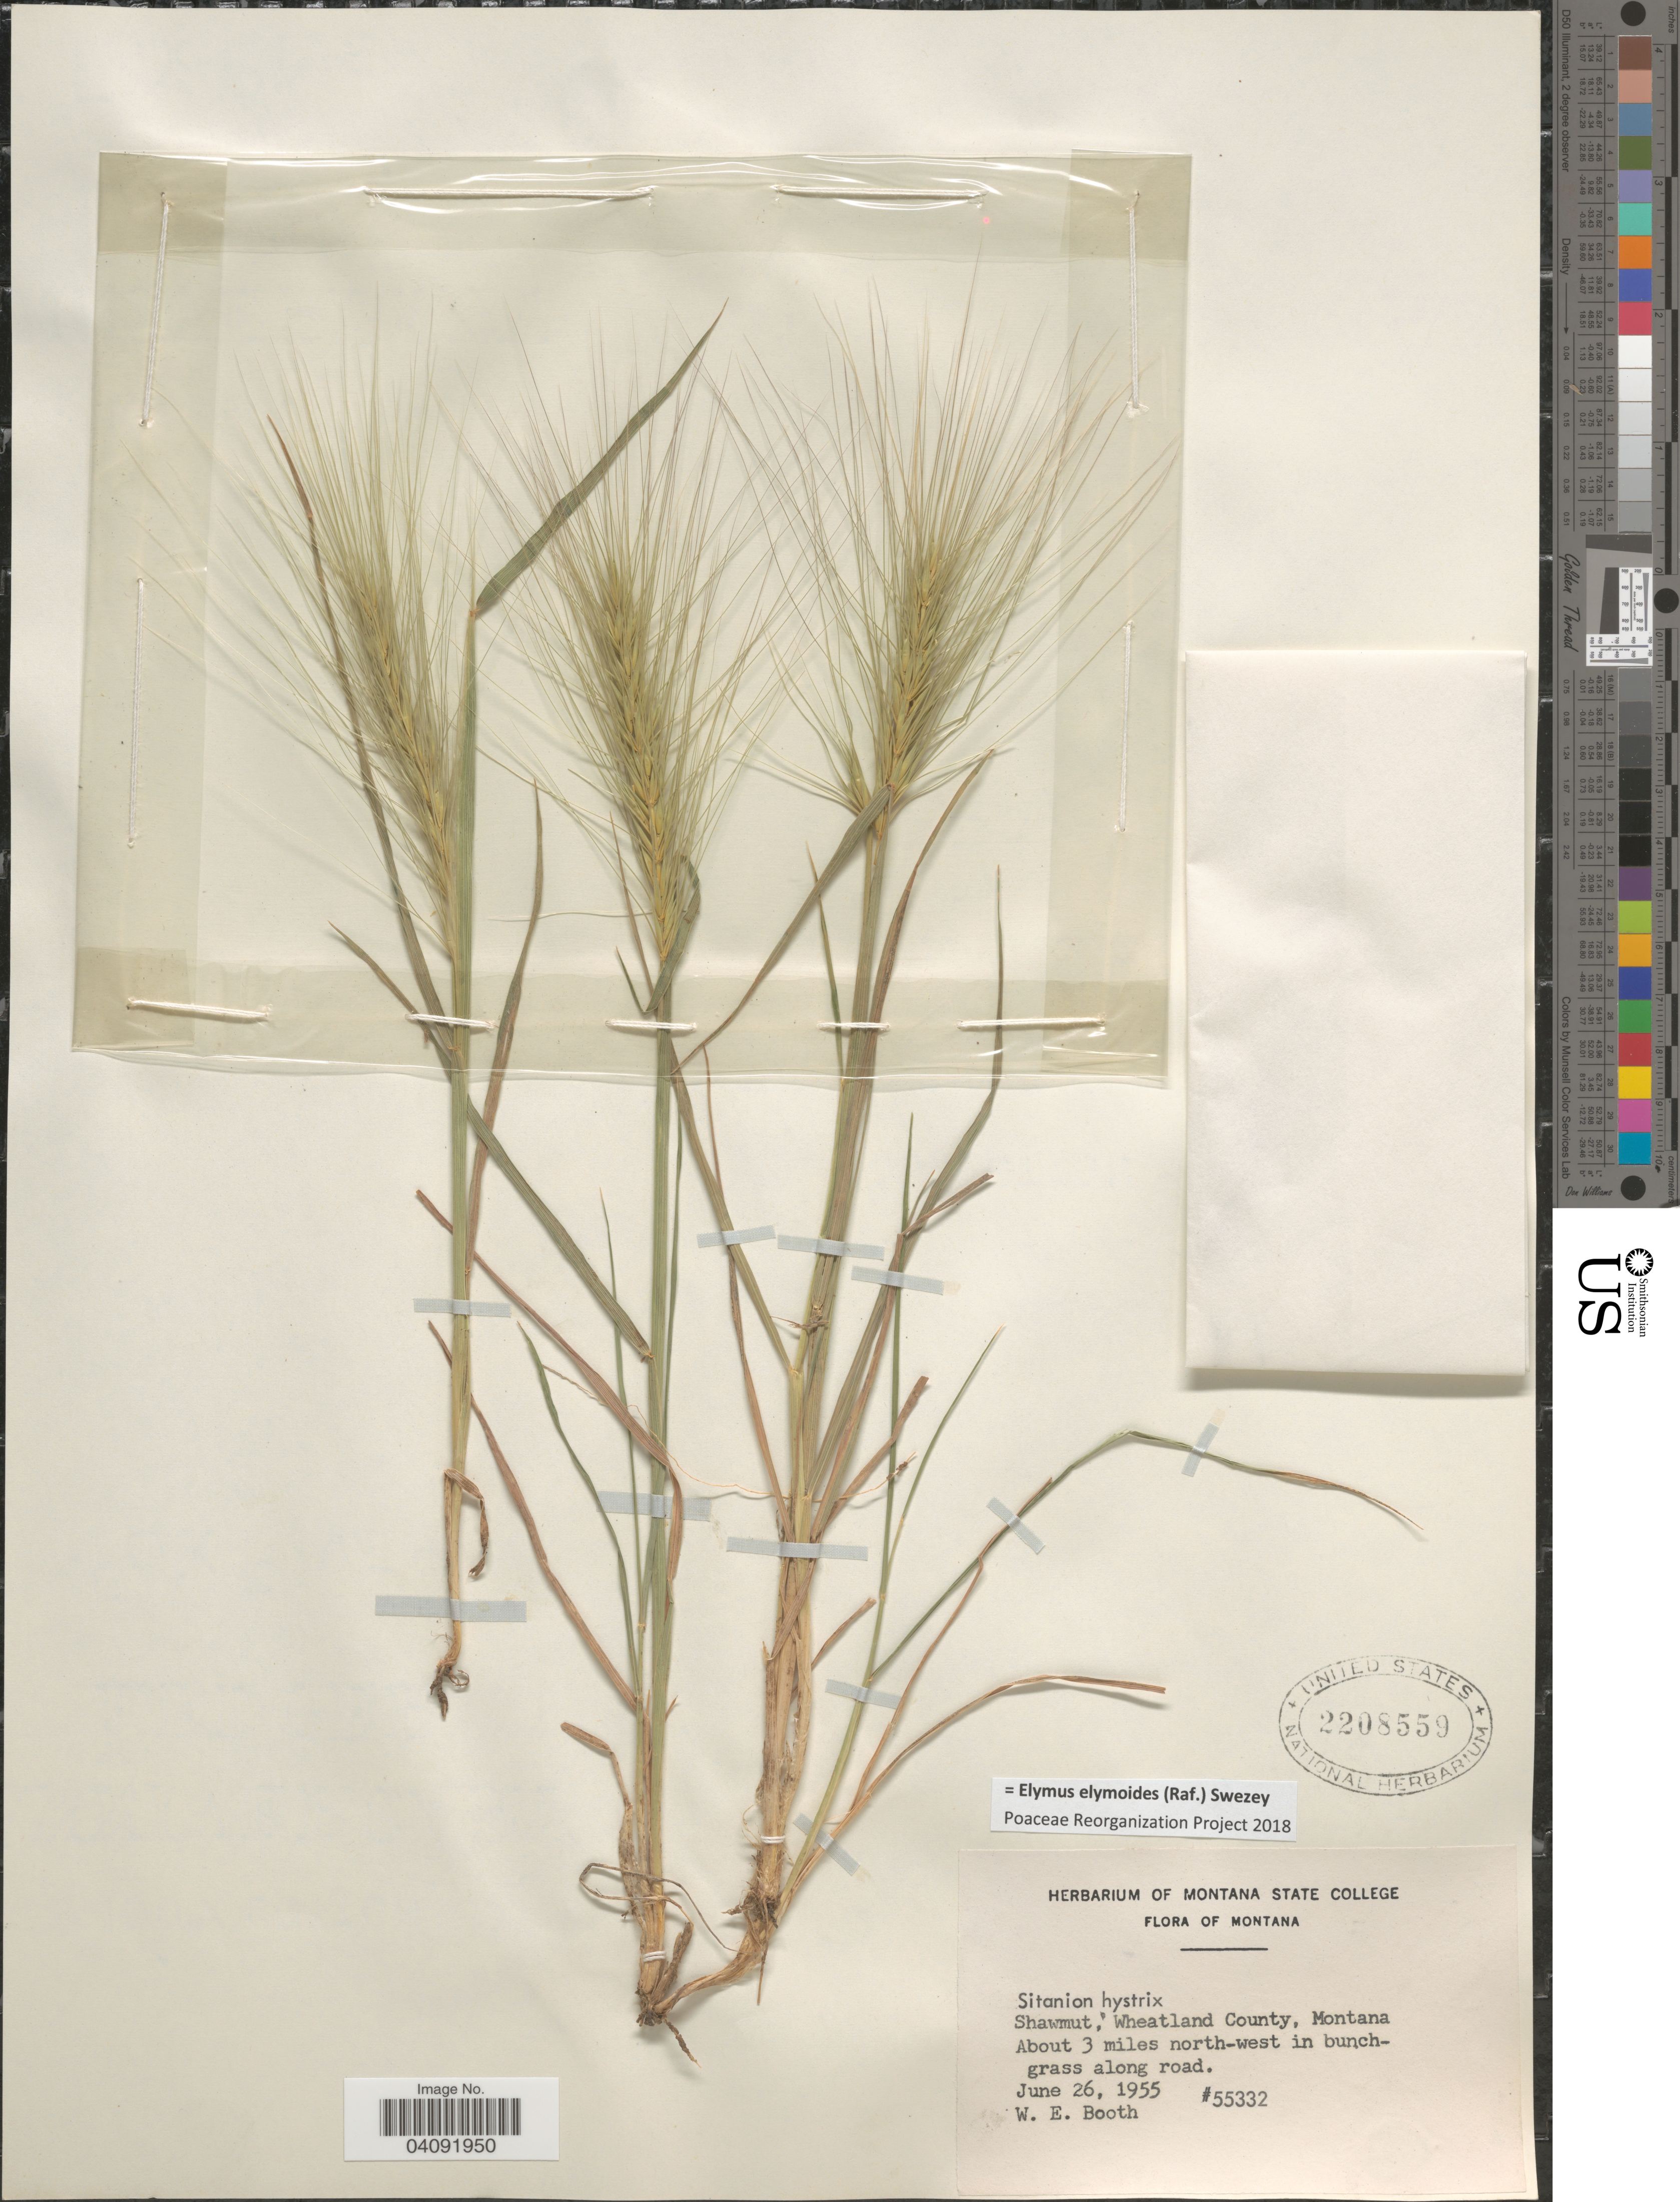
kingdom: Plantae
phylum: Tracheophyta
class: Liliopsida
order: Poales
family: Poaceae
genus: Elymus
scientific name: Elymus elymoides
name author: (Raf.) Swezey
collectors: W. Booth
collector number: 55332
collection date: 1955-06-26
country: United States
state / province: Montana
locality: Shawmut, Wheatland County. About 3 miles north-west in bunchgrass along road.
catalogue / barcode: US 2208559